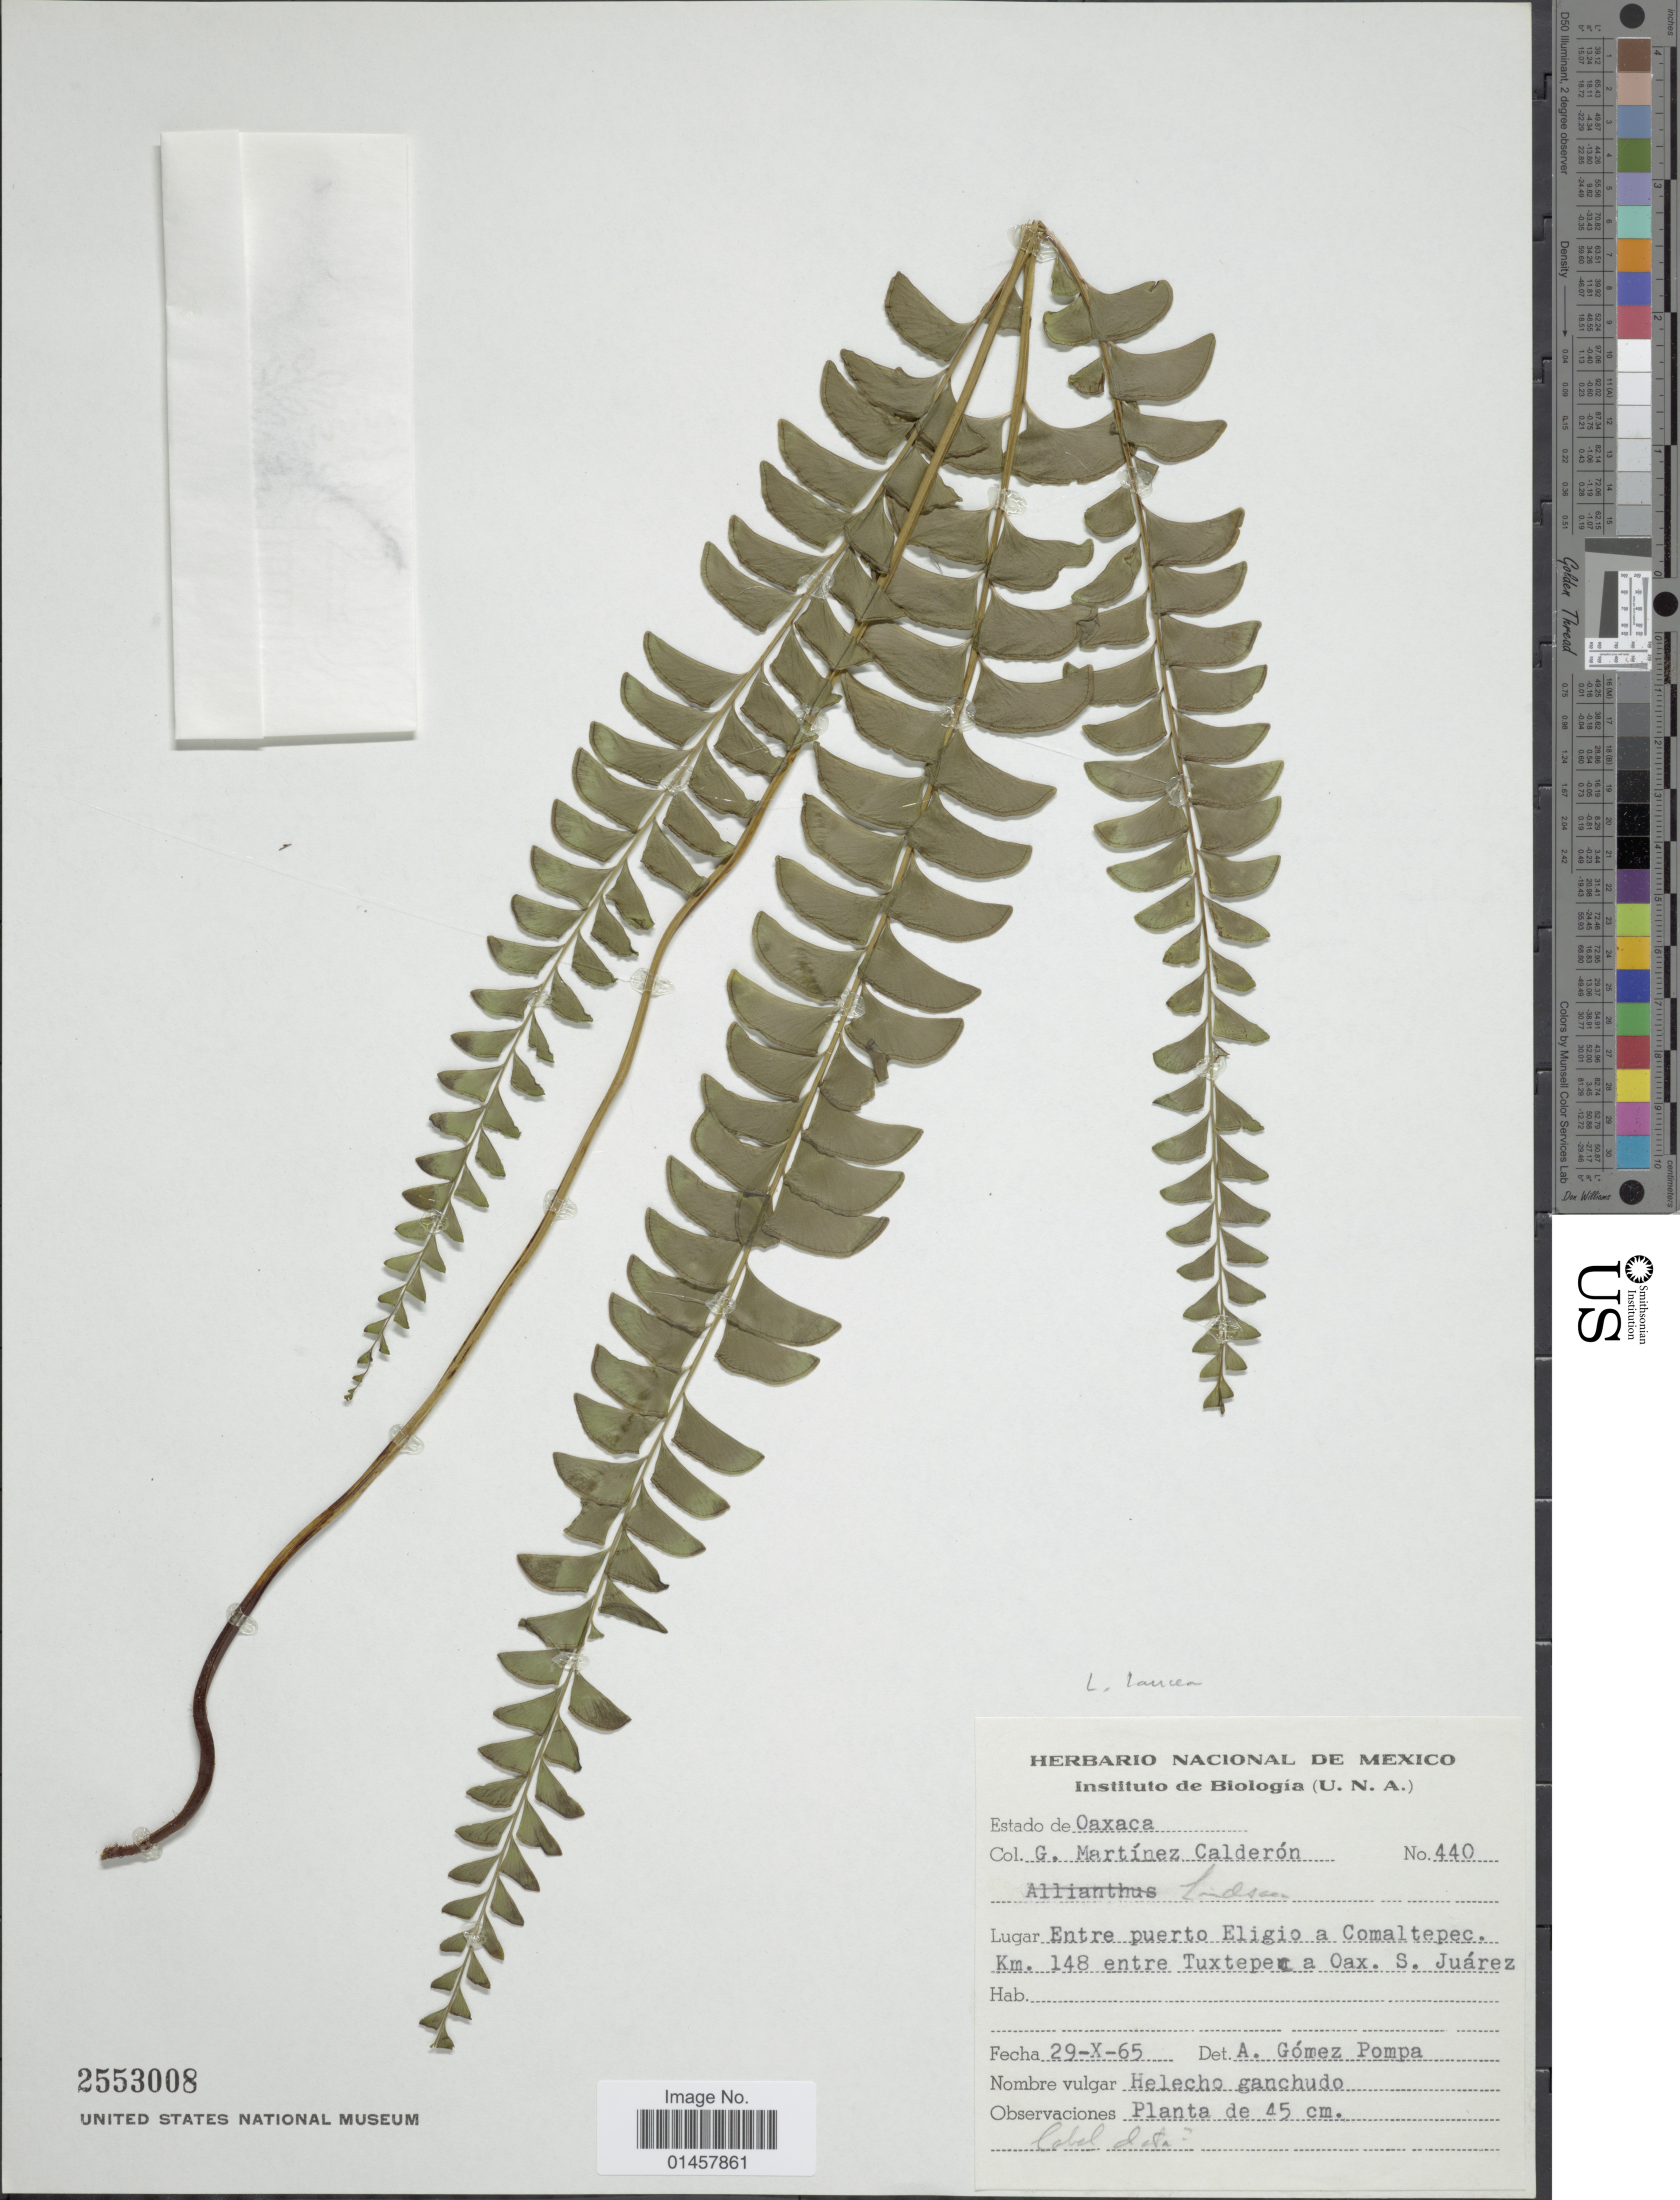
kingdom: Plantae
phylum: Tracheophyta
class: Polypodiopsida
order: Polypodiales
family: Lindsaeaceae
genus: Lindsaea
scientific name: Lindsaea lancea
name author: (L.) Bedd.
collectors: G. Martínez Calderón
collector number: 440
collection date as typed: Transcribed d/m/y: 29/10/65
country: Mexico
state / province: Oaxaca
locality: Estado de Oaxaca, entre puerto Eligio a Comaltepec, km 148 entre Tuxtepec a Oax S. Juárez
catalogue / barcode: US 2553008